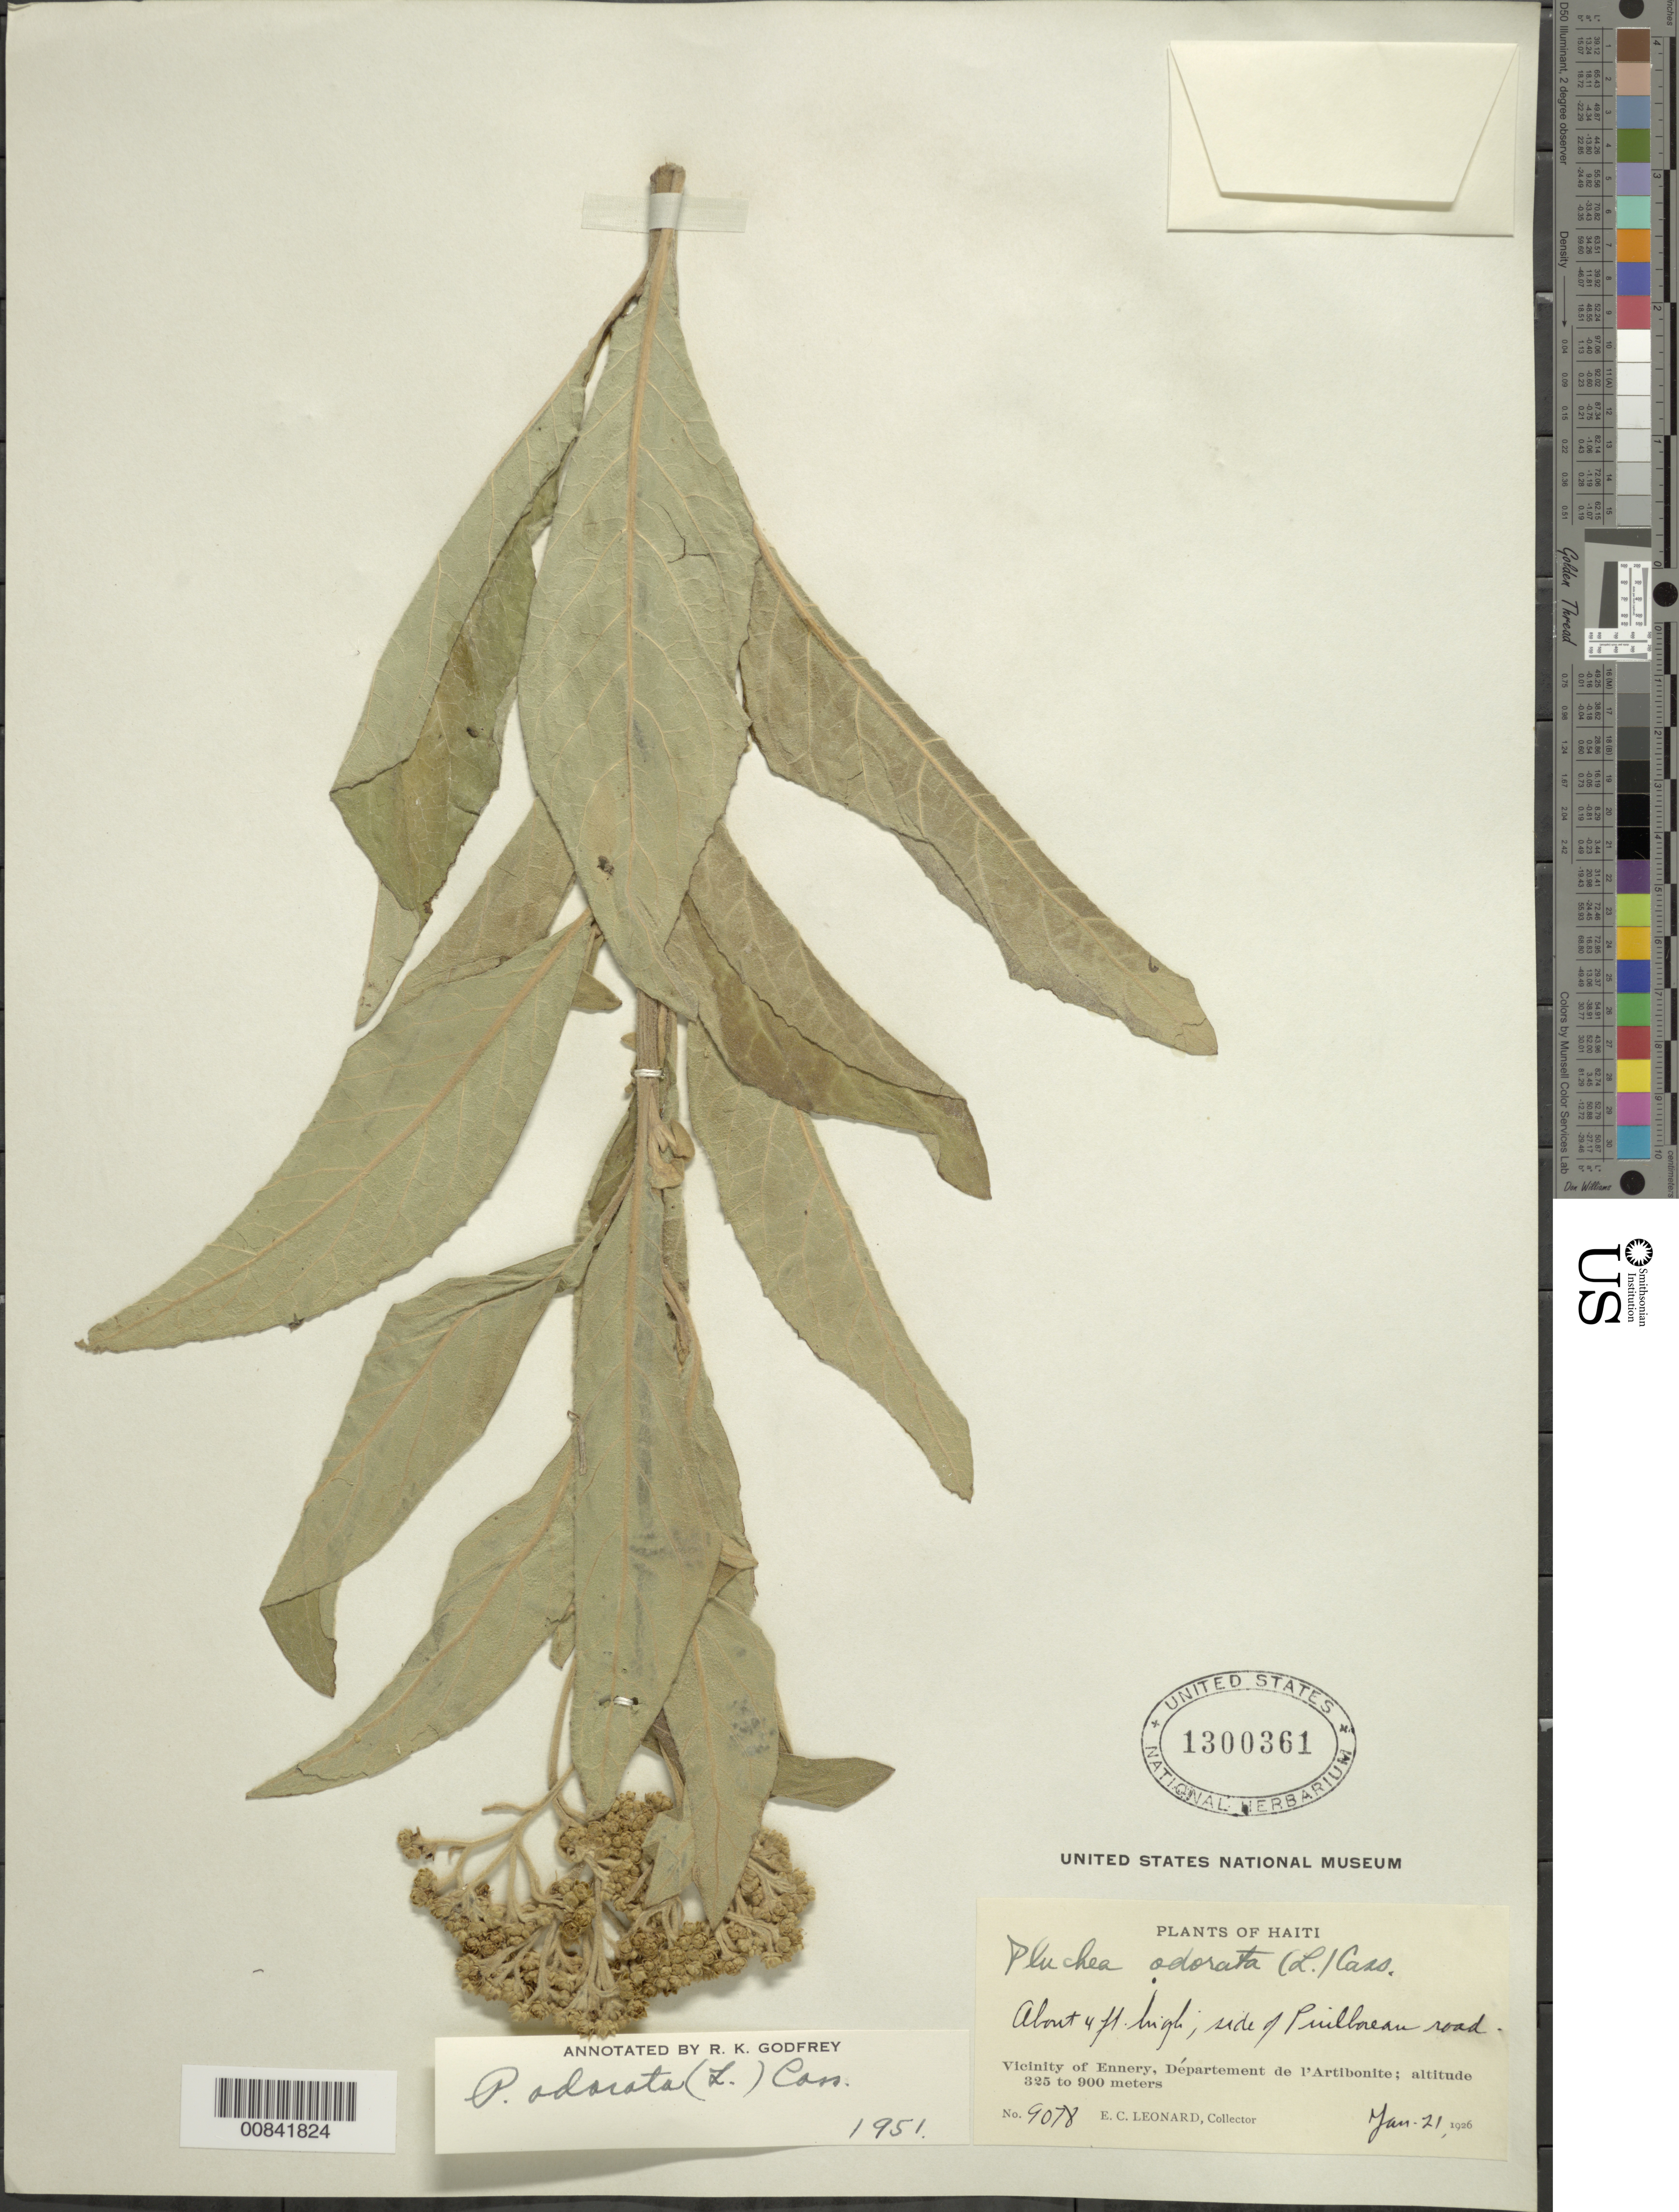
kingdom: Plantae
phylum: Tracheophyta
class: Magnoliopsida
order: Asterales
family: Asteraceae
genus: Pluchea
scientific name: Pluchea carolinensis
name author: (Jacq.) D. Don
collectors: E. C. Leonard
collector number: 9078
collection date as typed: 21 Jan 1926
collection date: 1926-01-21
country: Haiti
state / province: Artibonite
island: Hispaniola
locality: Vicinity of Ennery, Puilboreau Road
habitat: Roadside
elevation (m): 325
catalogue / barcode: US 1300361